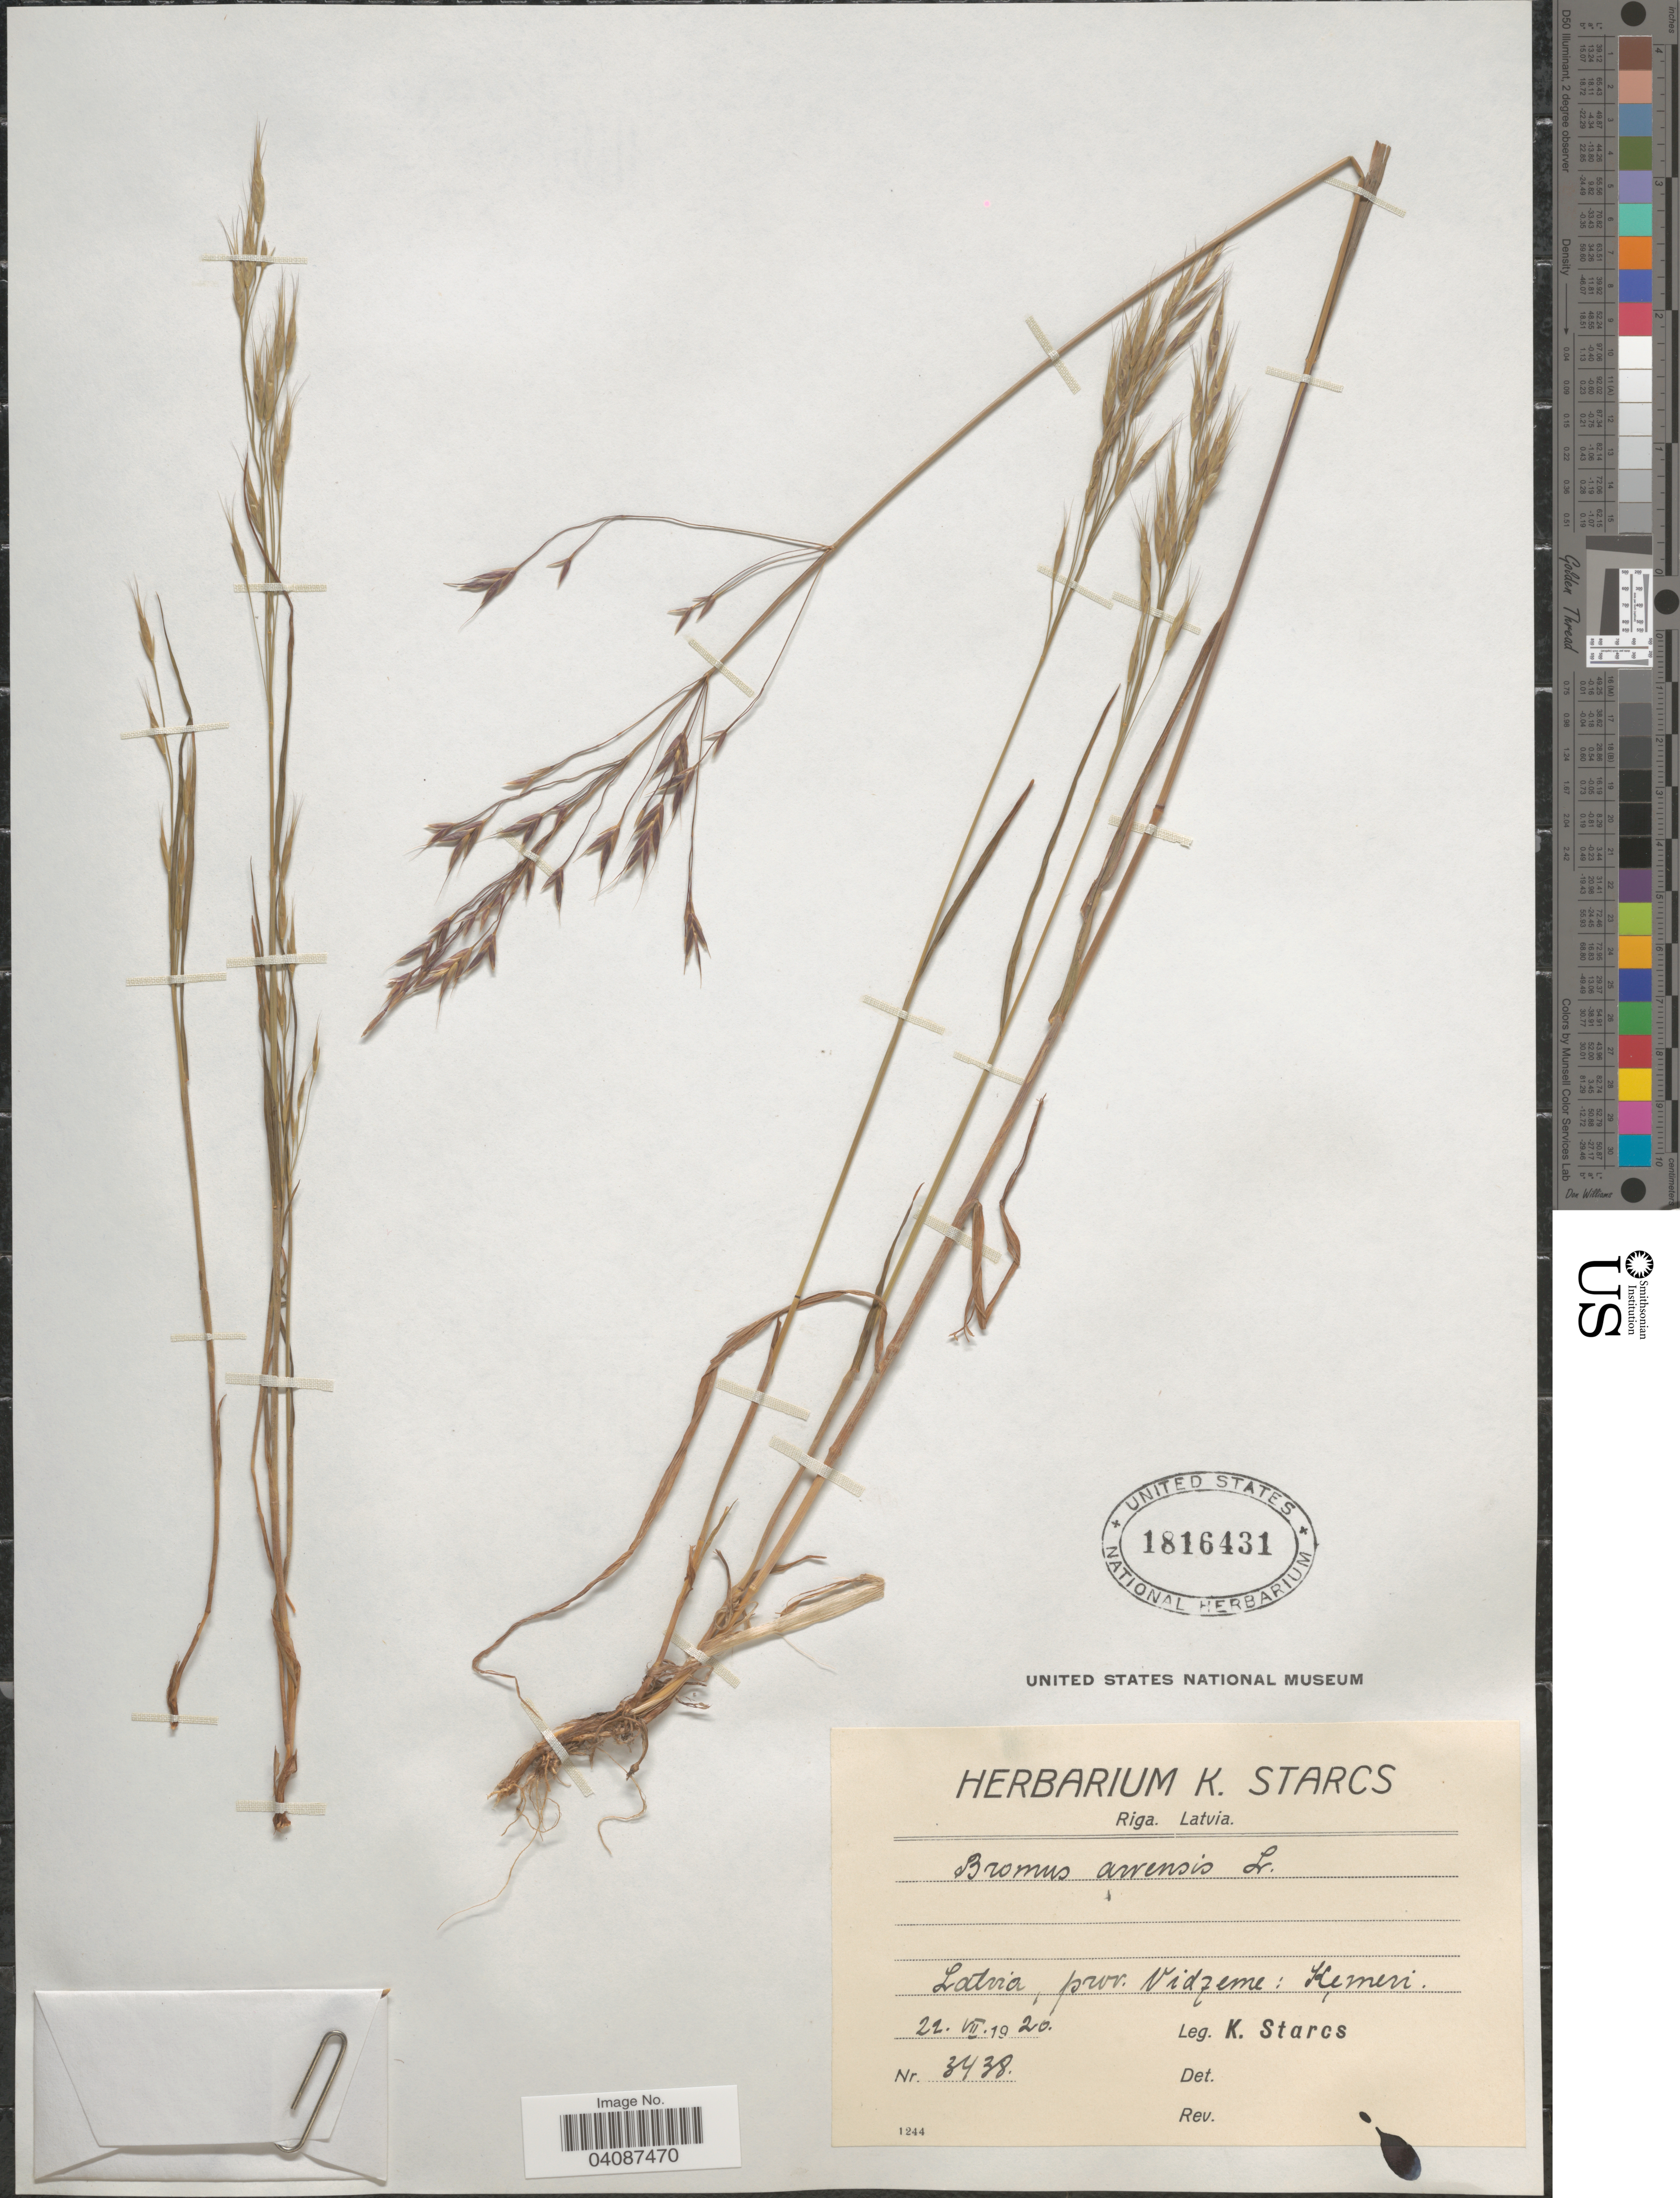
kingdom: Plantae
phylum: Tracheophyta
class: Liliopsida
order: Poales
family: Poaceae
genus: Bromus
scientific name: Bromus arvensis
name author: L.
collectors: K. Starcs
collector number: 3438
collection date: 1920-07-22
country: Latvia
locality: Prov. Vidzeme: Kęmeri.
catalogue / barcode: US 1816431